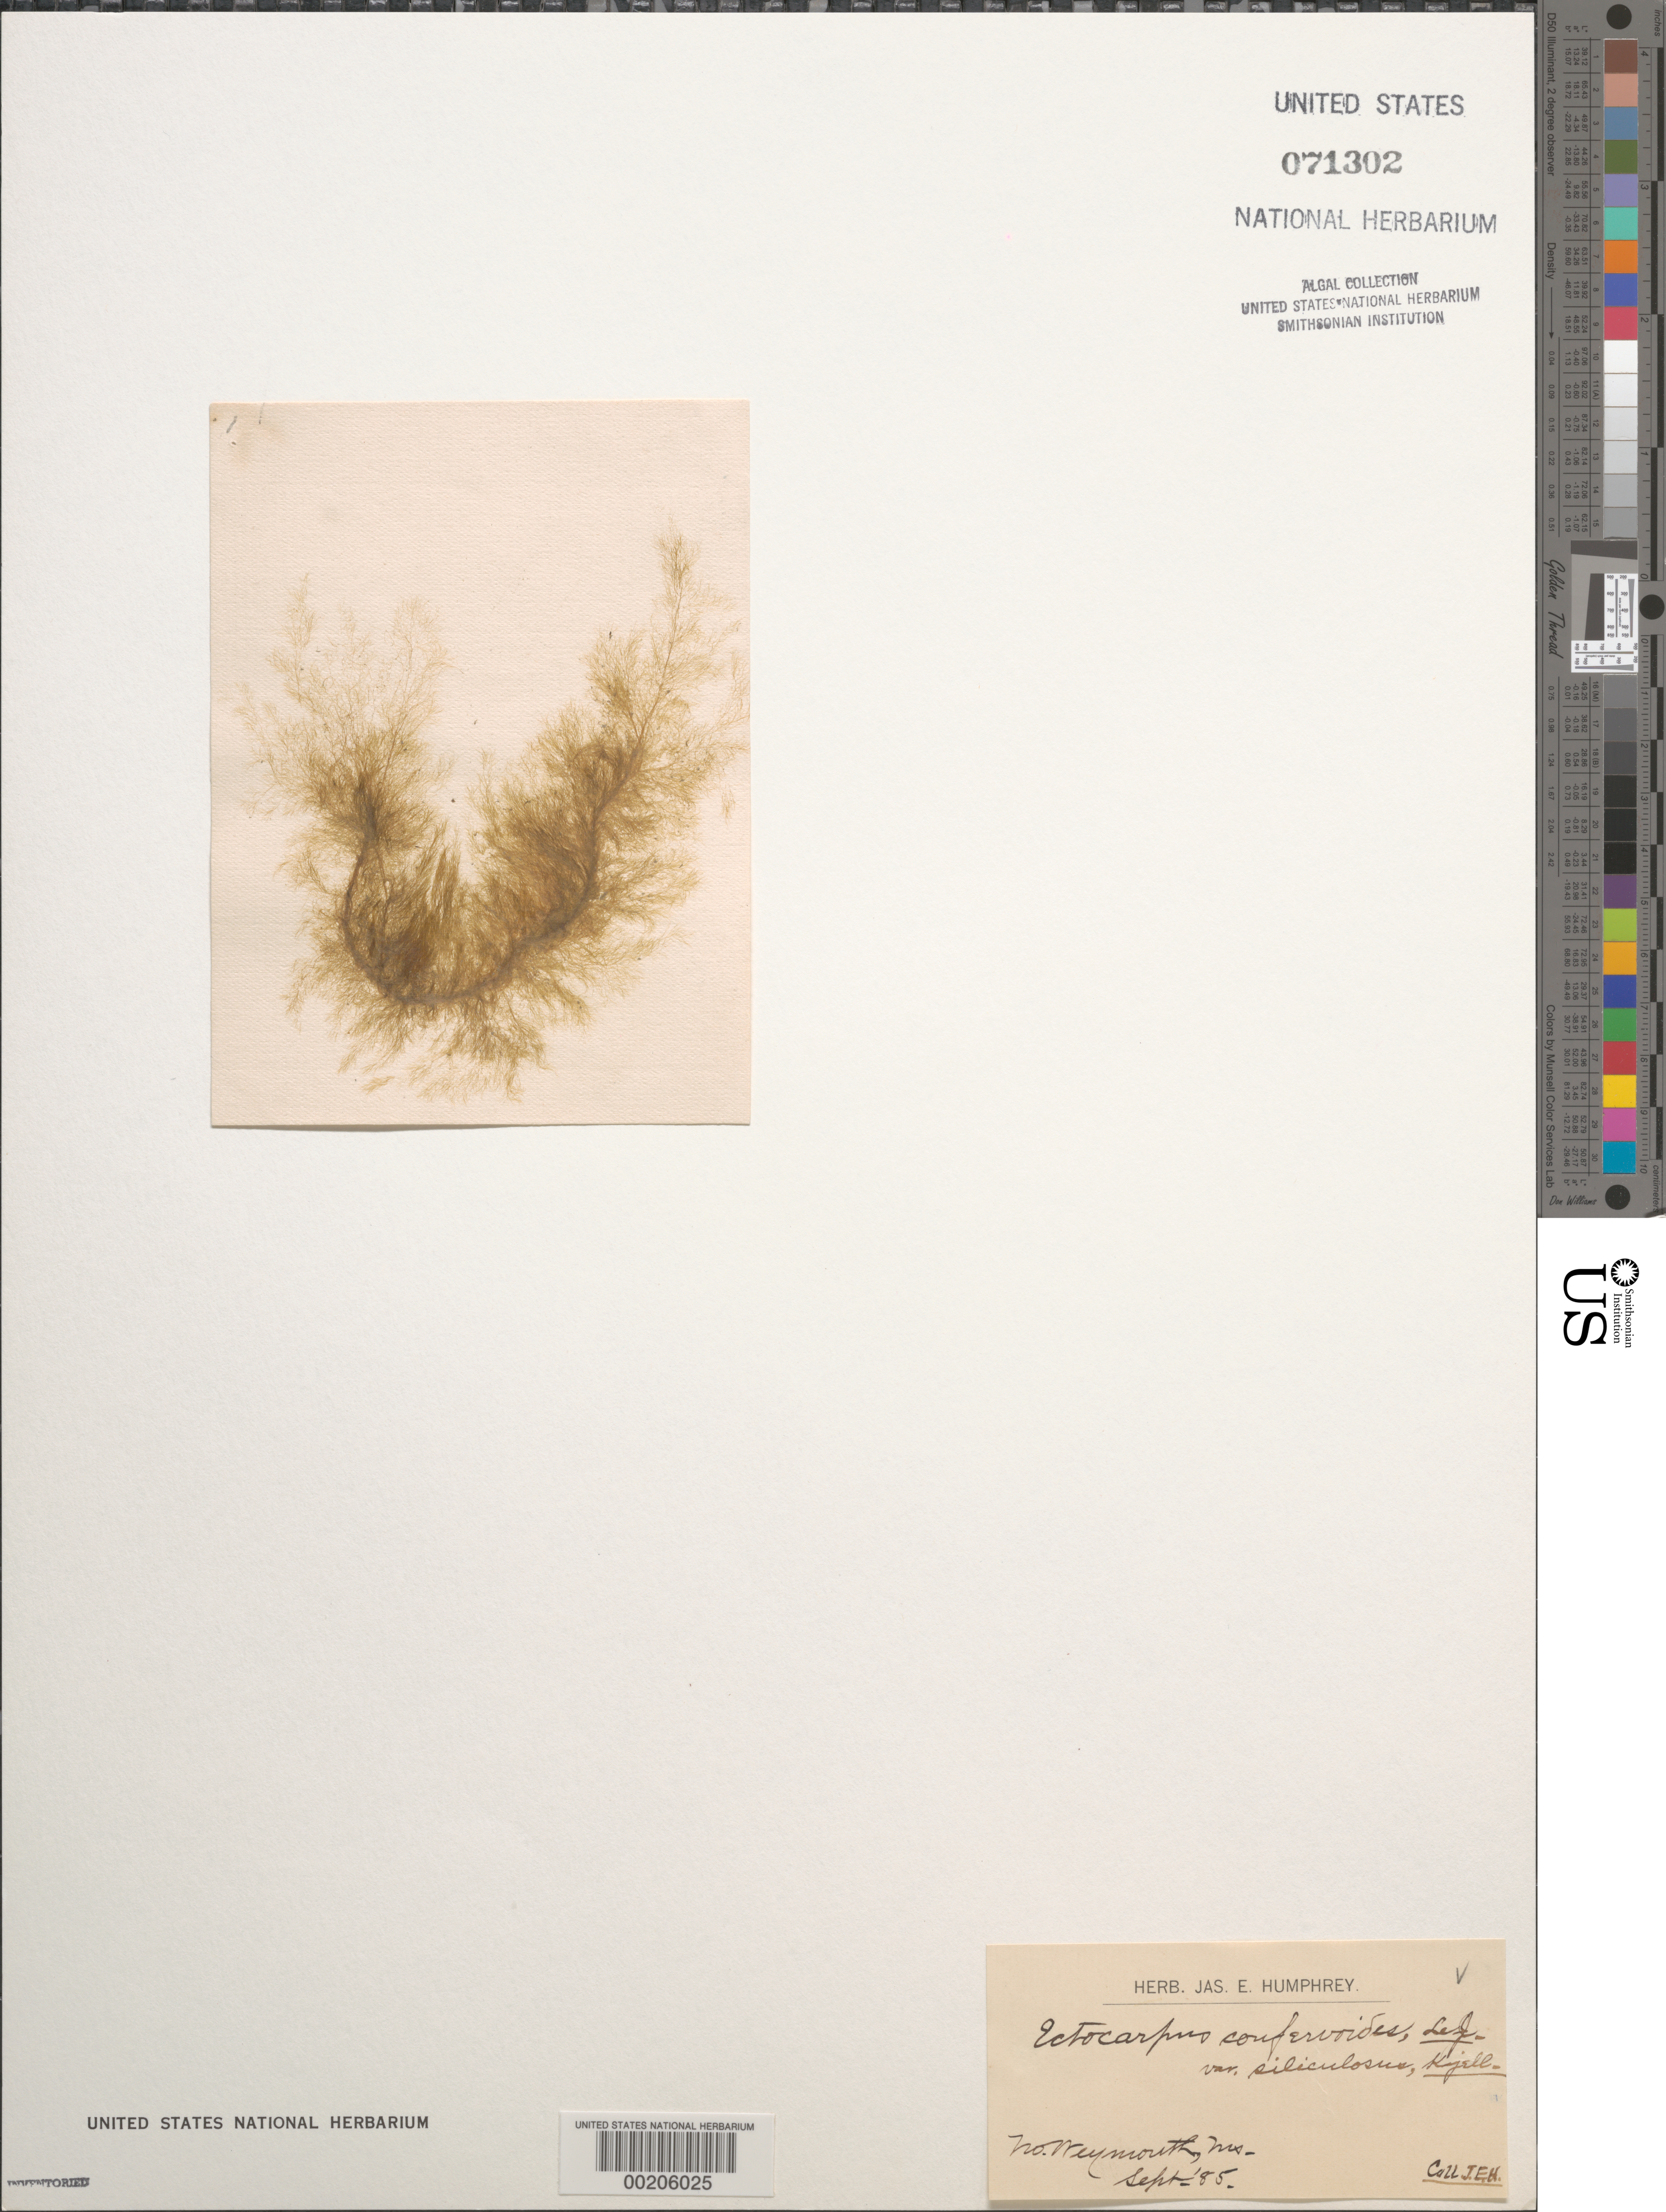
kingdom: Chromista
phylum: Ochrophyta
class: Phaeophyceae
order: Ectocarpales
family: Ectocarpaceae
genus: Ectocarpus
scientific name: Ectocarpus siliculosus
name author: (Dillwyn) Lyngbye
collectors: J. Humphrey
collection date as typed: Sep 1885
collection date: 1885-09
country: United States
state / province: Massachusetts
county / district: Norfolk County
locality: North Weymouth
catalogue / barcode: US 71302